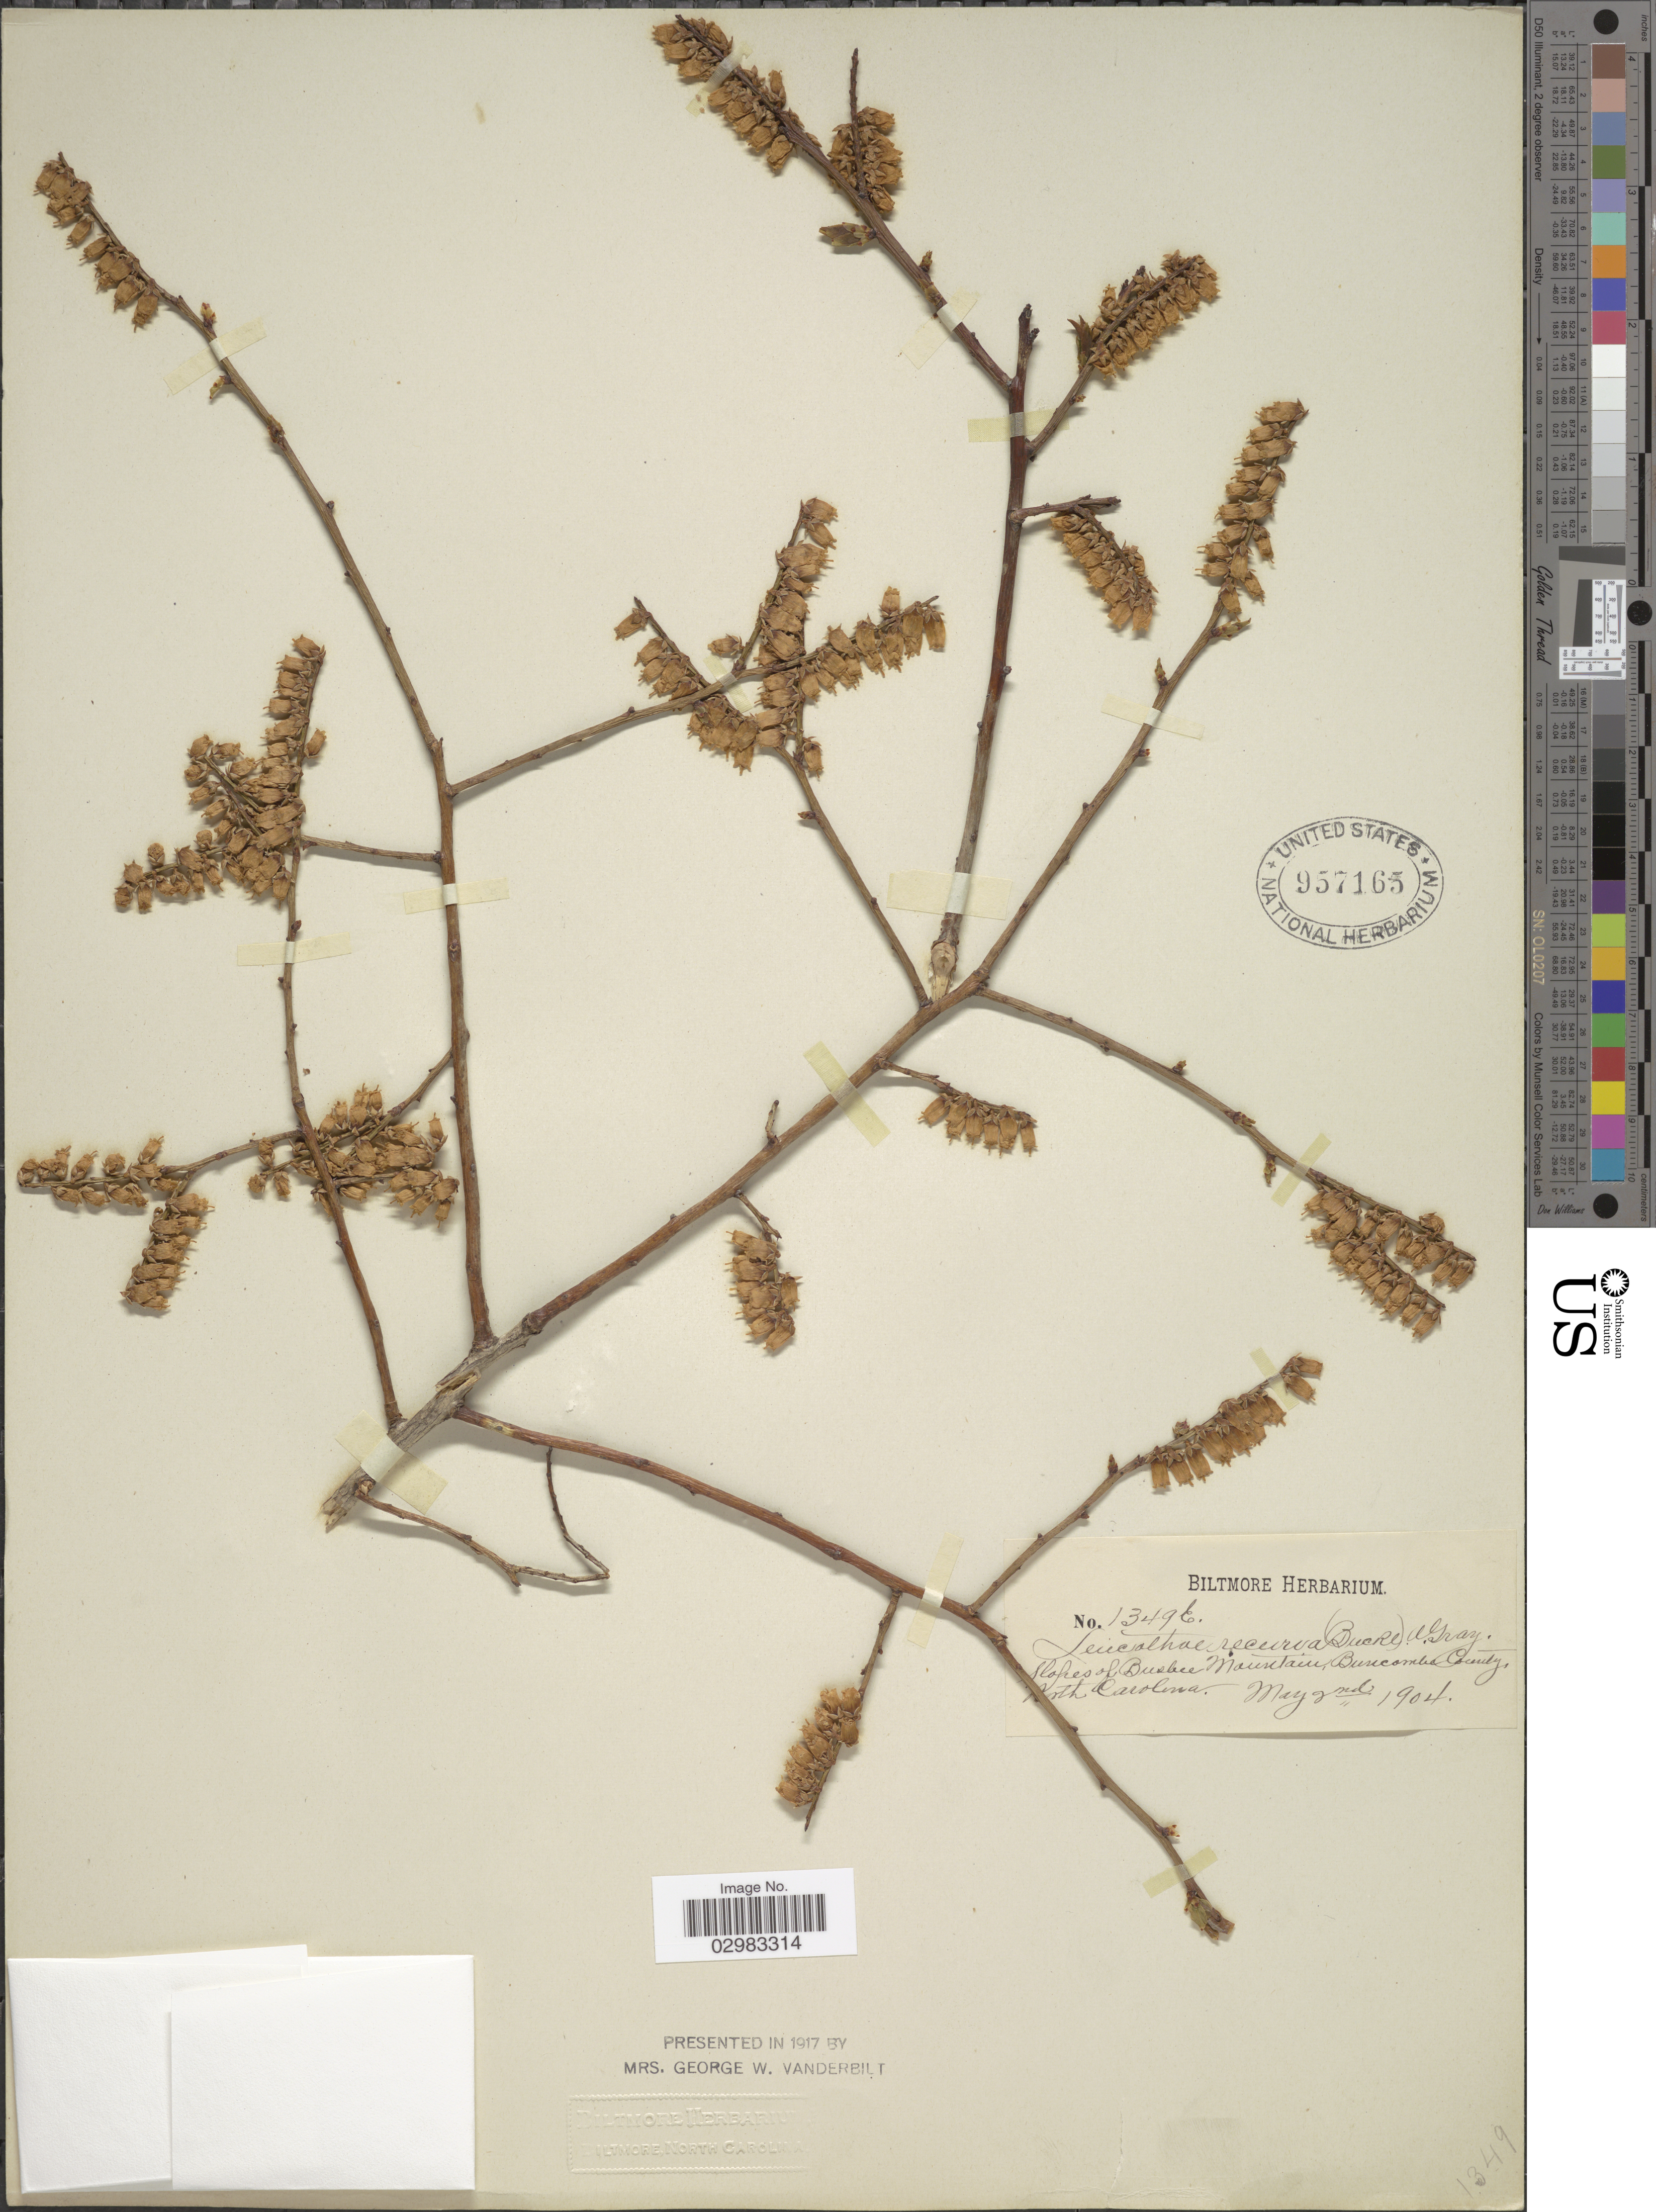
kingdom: Plantae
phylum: Tracheophyta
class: Magnoliopsida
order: Ericales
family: Ericaceae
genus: Leucothoe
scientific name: Leucothoë racemosa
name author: (L.) A. Gray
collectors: ex herb. Biltmore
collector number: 1349E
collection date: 1904-05-02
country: United States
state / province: North Carolina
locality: Slopes of Busbee Mountain, Buncombe County.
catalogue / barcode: US 957165